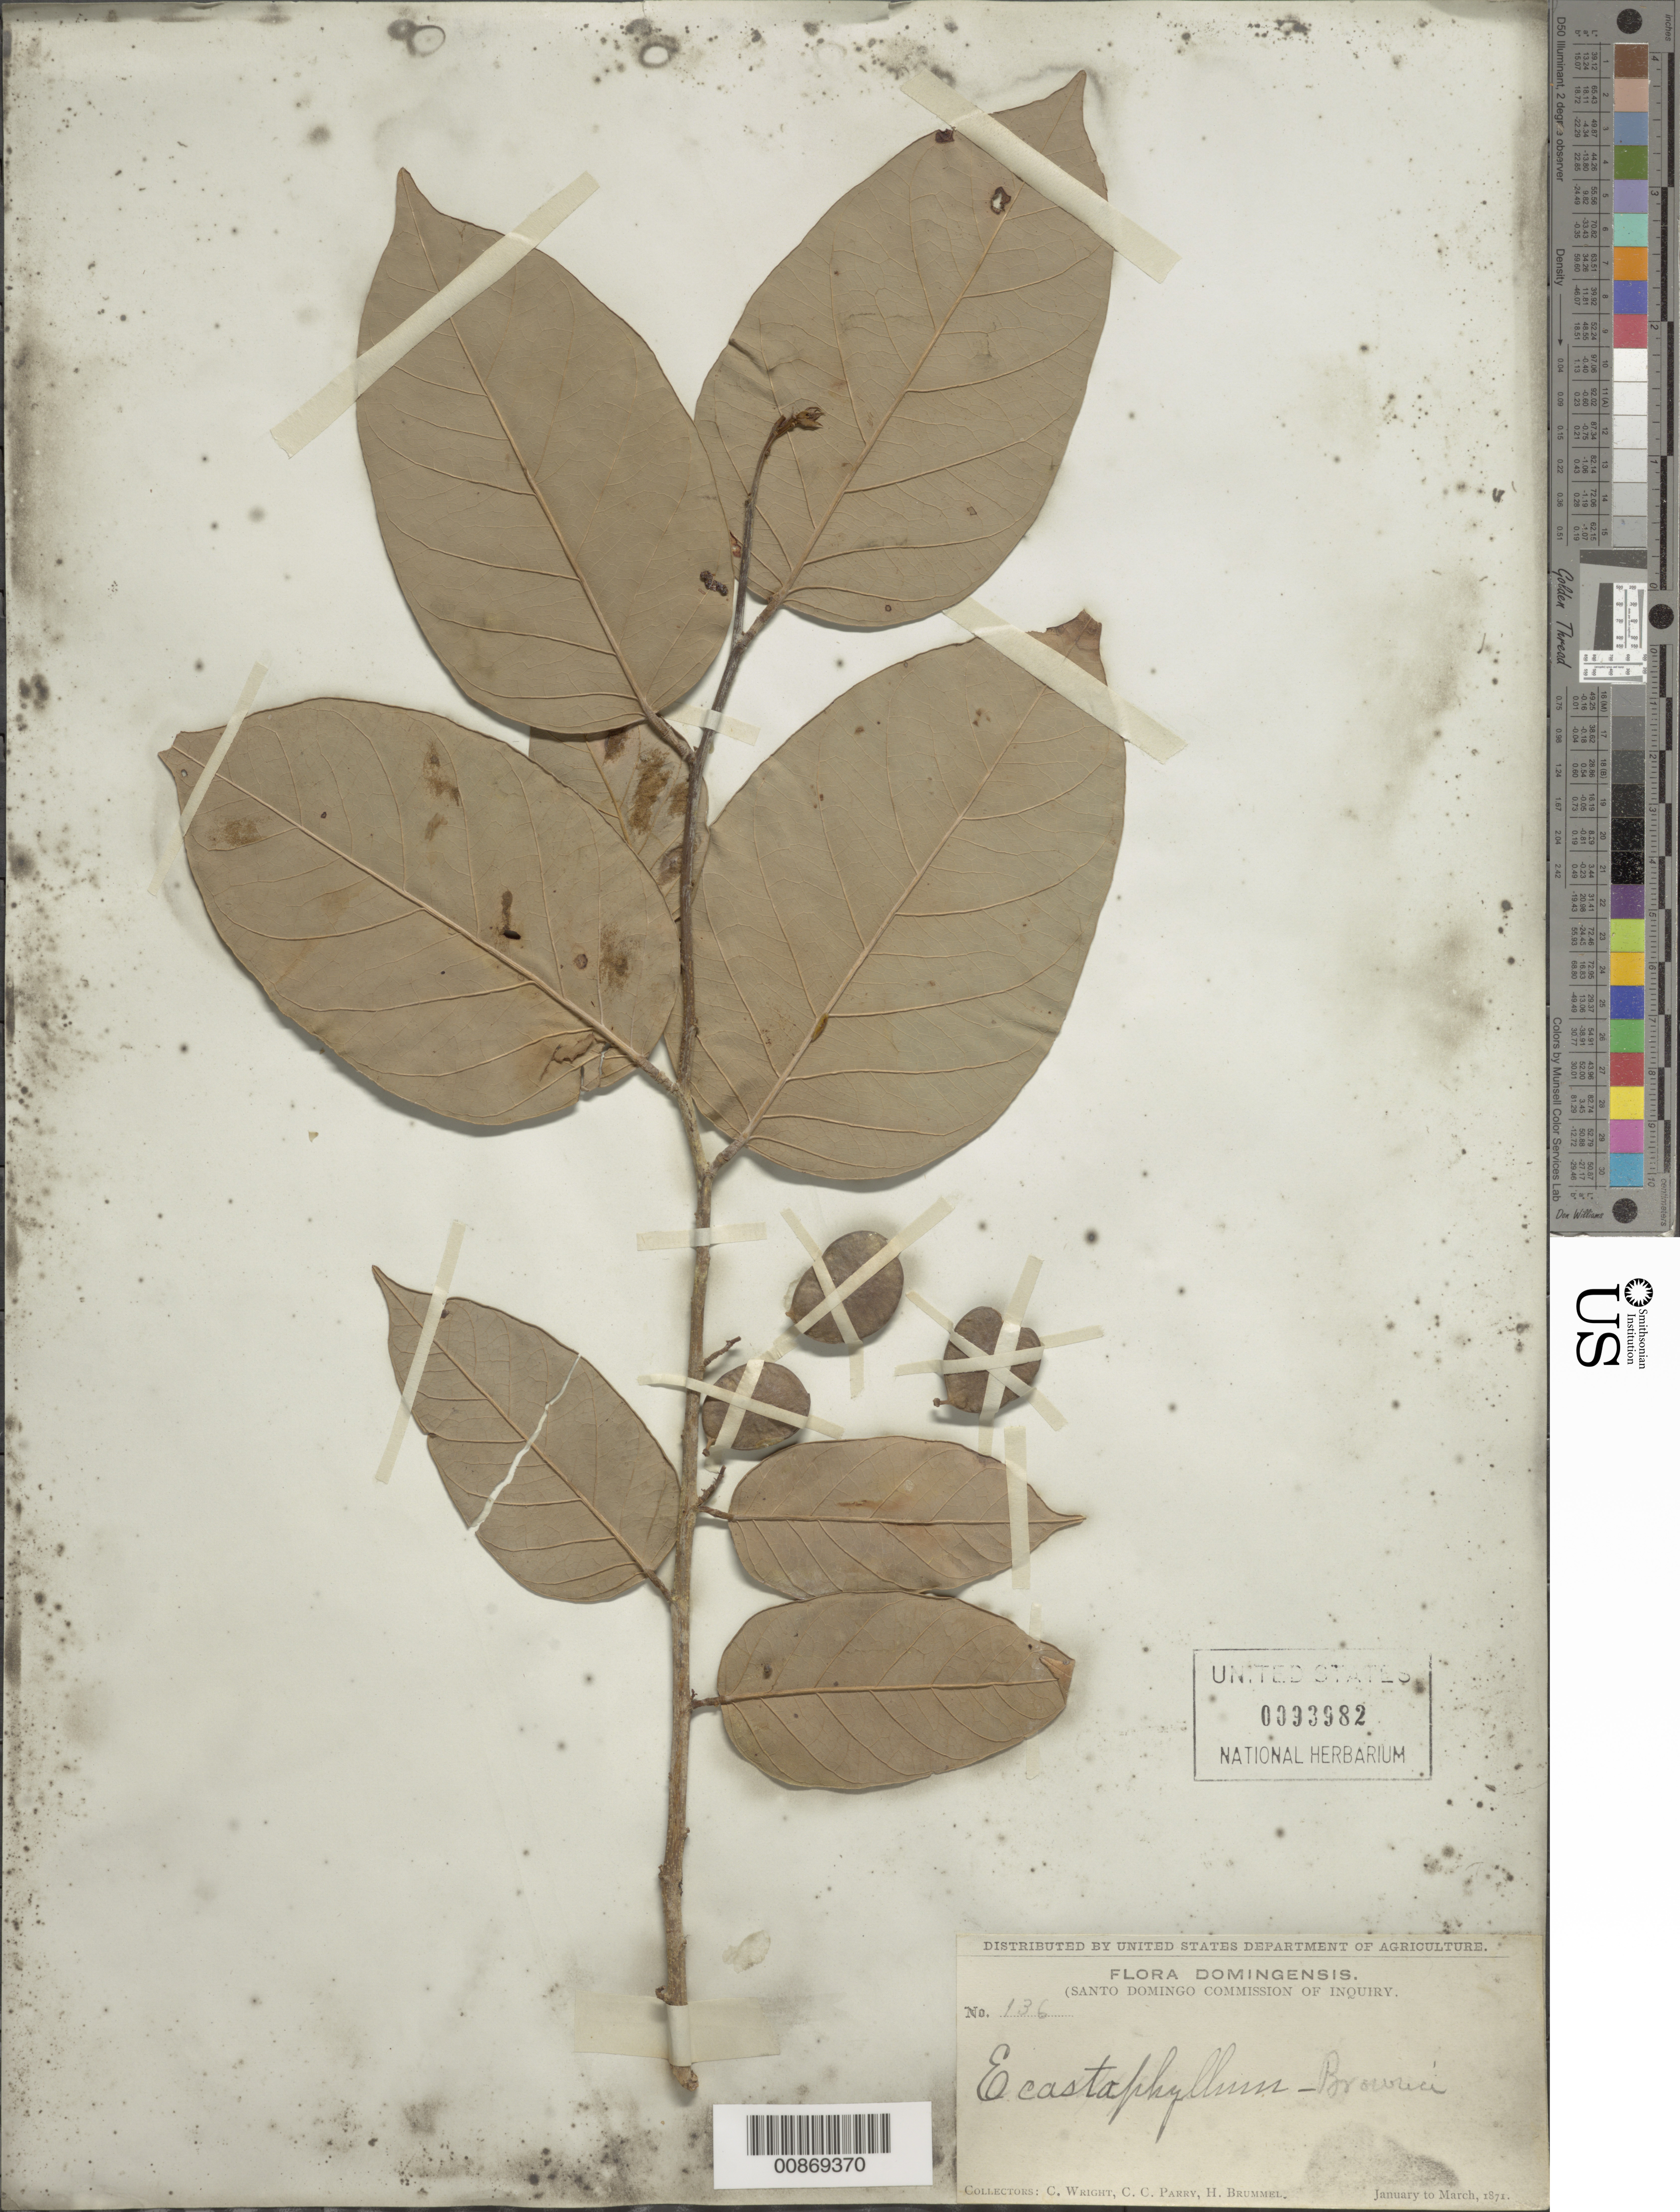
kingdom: Plantae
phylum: Tracheophyta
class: Magnoliopsida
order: Fabales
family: Fabaceae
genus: Dalbergia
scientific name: Dalbergia ecastaphyllum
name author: (L.) Taub.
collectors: C. Wright, C. C. Parry & H. Brummel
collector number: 136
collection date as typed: Jan 1871 to -- Mar 1871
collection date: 1871-01/1871-03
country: Dominican Republic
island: Hispaniola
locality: Dominican Republic.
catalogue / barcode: US 93982